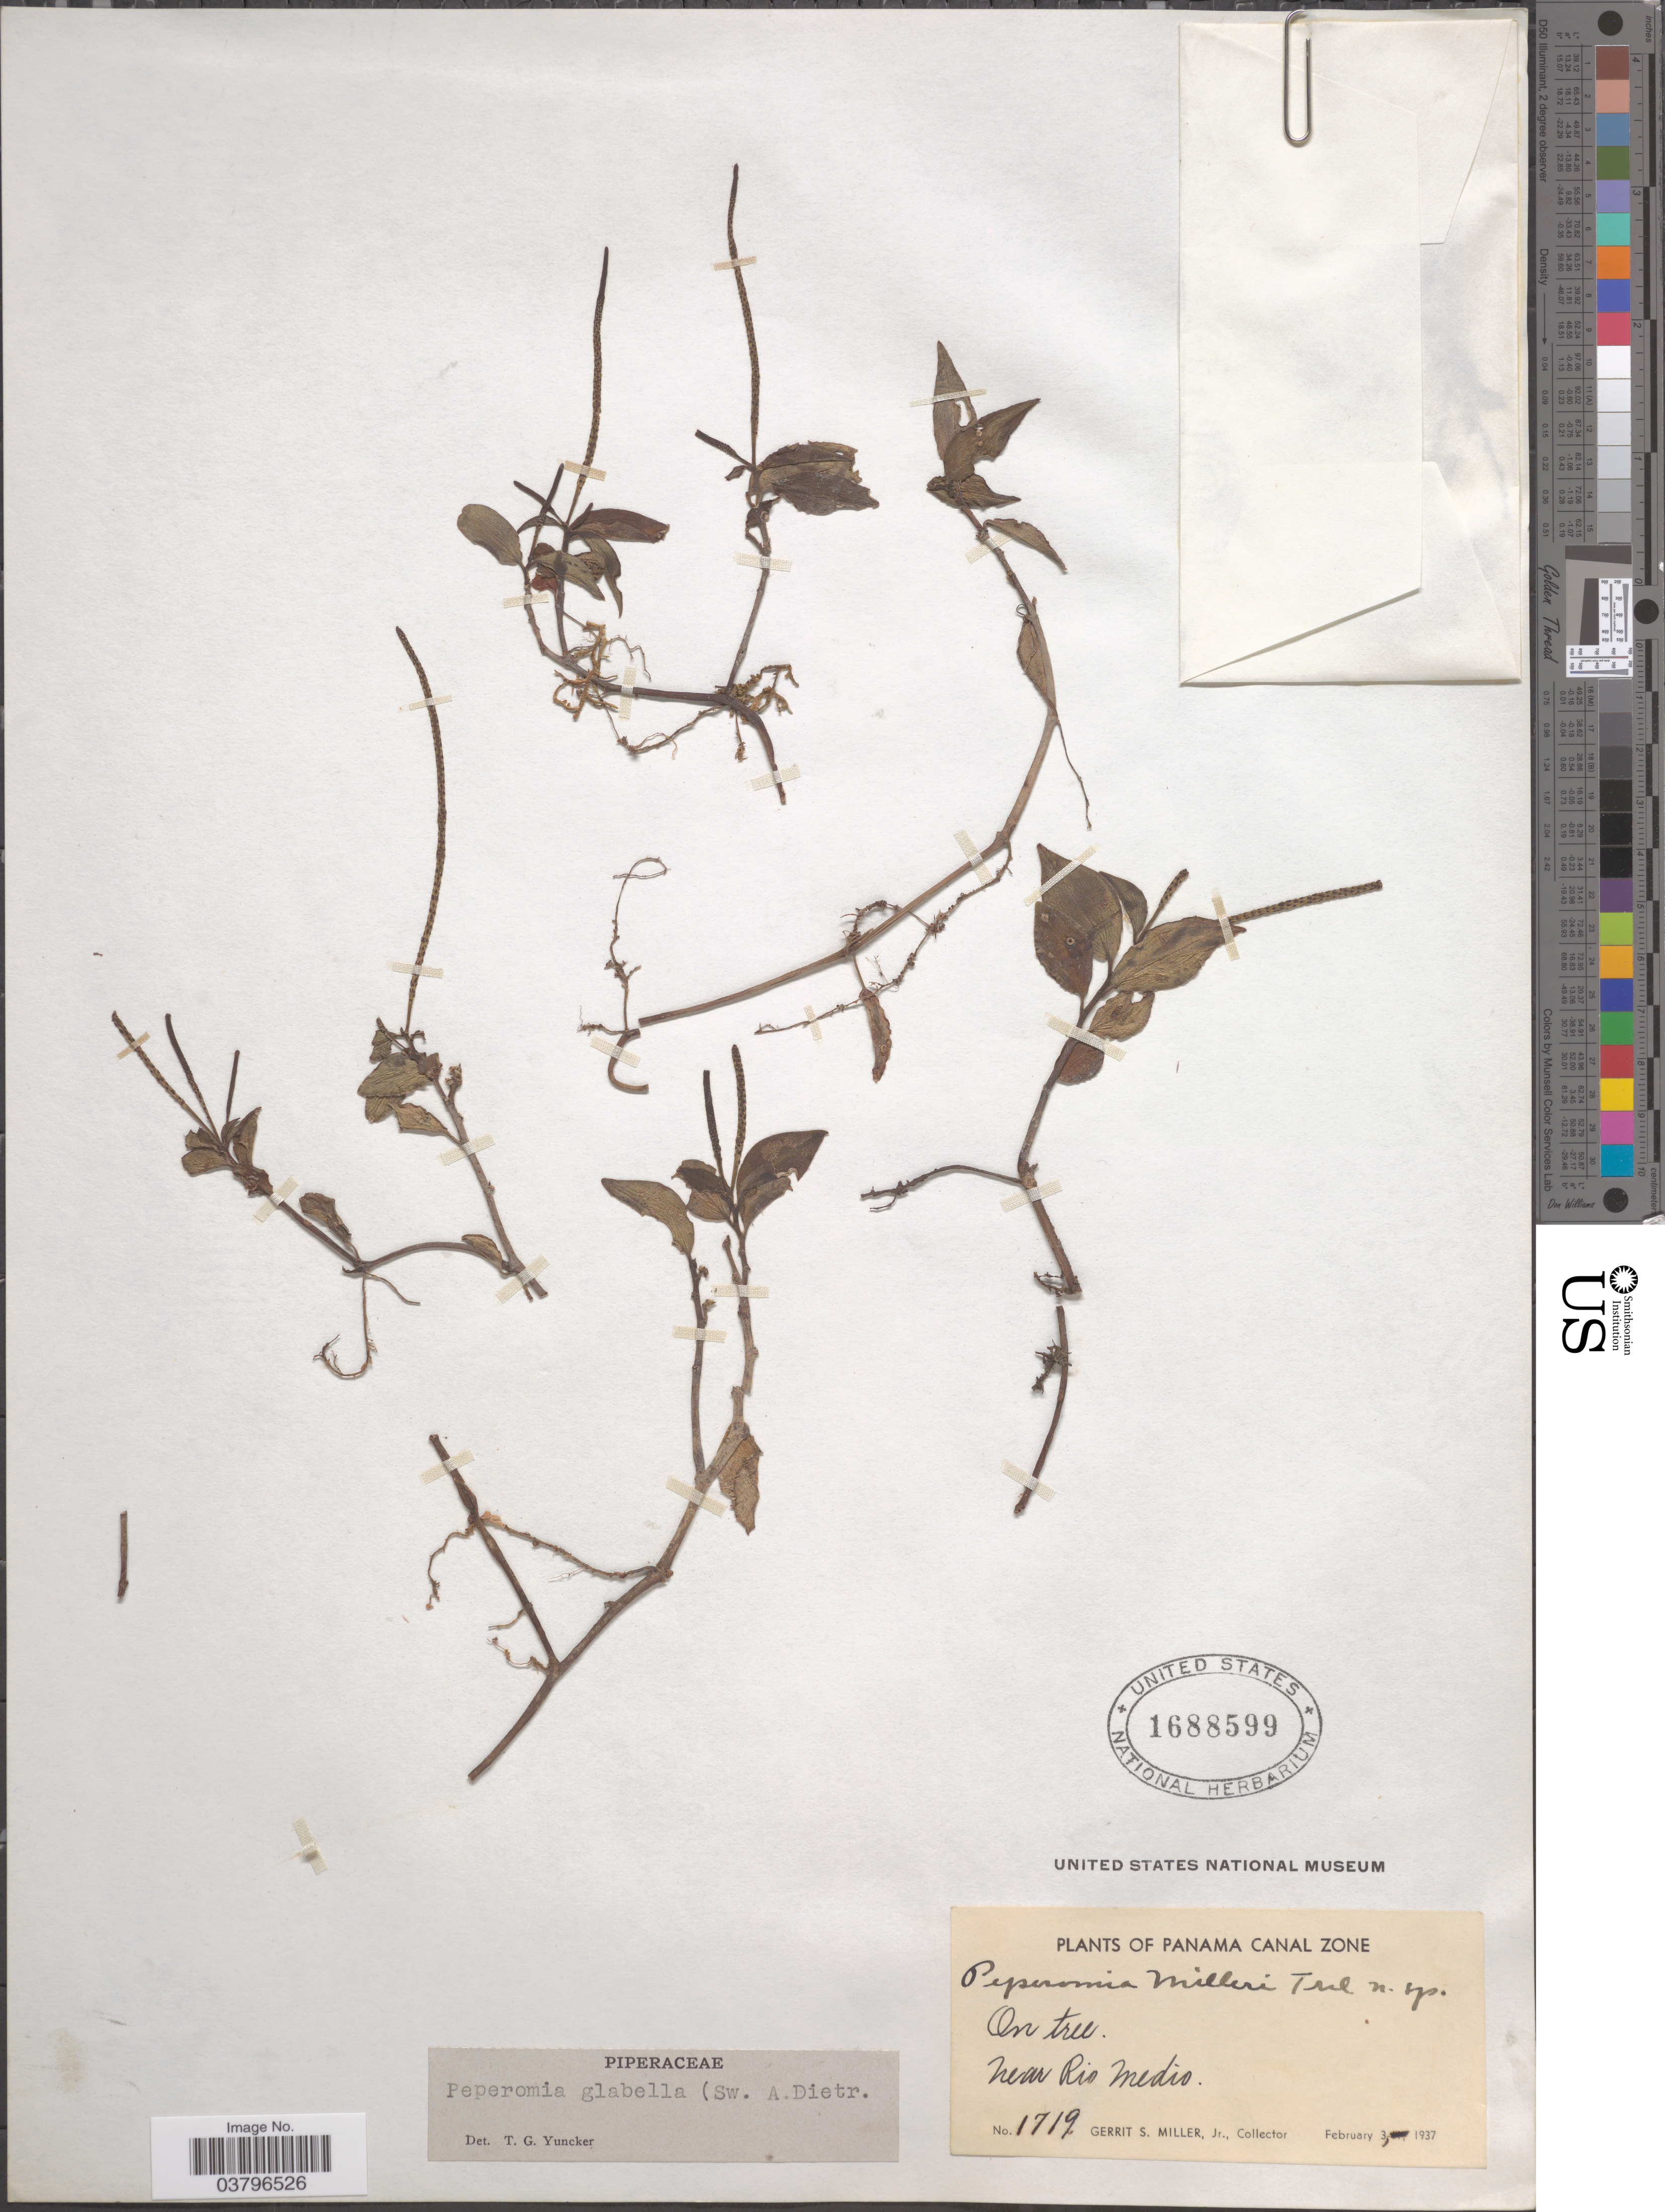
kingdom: Plantae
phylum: Tracheophyta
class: Magnoliopsida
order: Piperales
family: Piperaceae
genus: Peperomia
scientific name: Peperomia glabella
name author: (Sw.) A. Dietr.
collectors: G. S. Miller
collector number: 1719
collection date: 1937-02-03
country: Panama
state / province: Colón / Panamá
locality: Panama Canal Zone. Near Rio medio.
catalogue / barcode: US 1688599